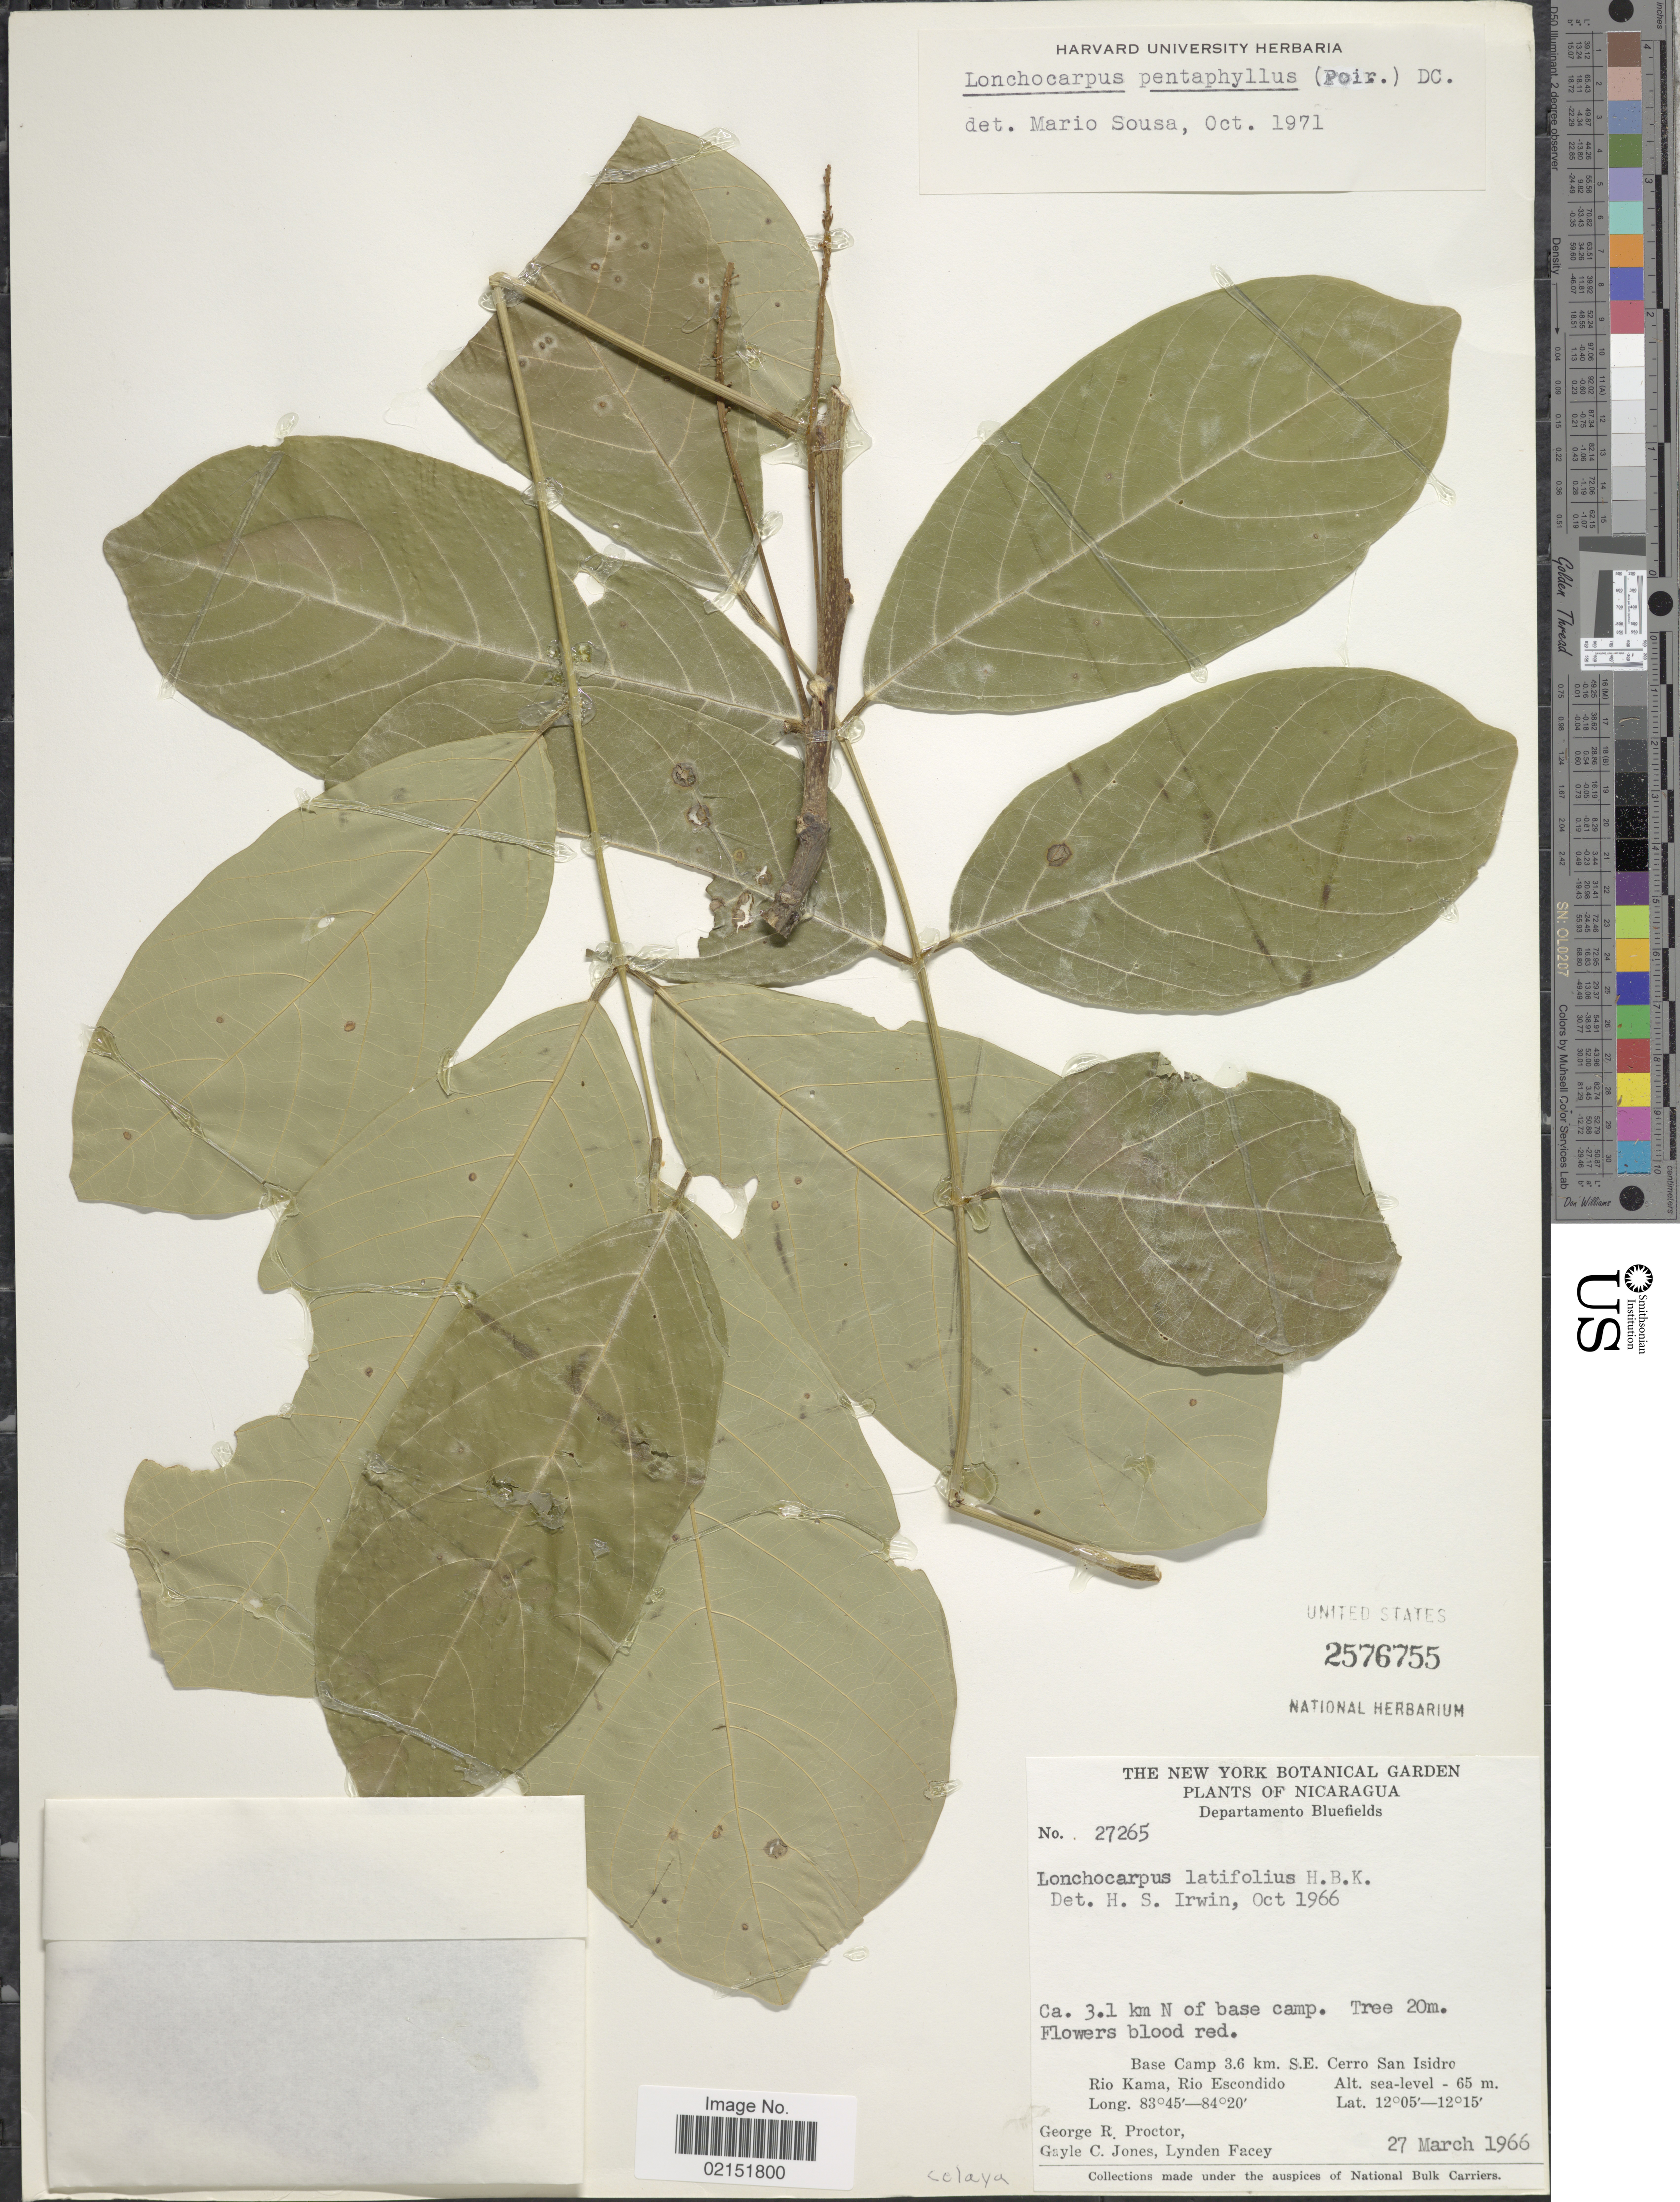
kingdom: Plantae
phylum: Tracheophyta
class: Magnoliopsida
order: Fabales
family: Fabaceae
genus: Lonchocarpus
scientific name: Lonchocarpus pentaphyllus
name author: (Poir.) DC.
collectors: G. R. Proctor, G. C. Jones & L. Facey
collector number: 27265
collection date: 1966-03-27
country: Nicaragua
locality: Departamento Bluefields, ca. 3.1 km N of base camp, Base Camp 3.6 km. S.E. Cerro San Isidro Rio Kama, Rio Escondido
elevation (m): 65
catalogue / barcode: US 2576755